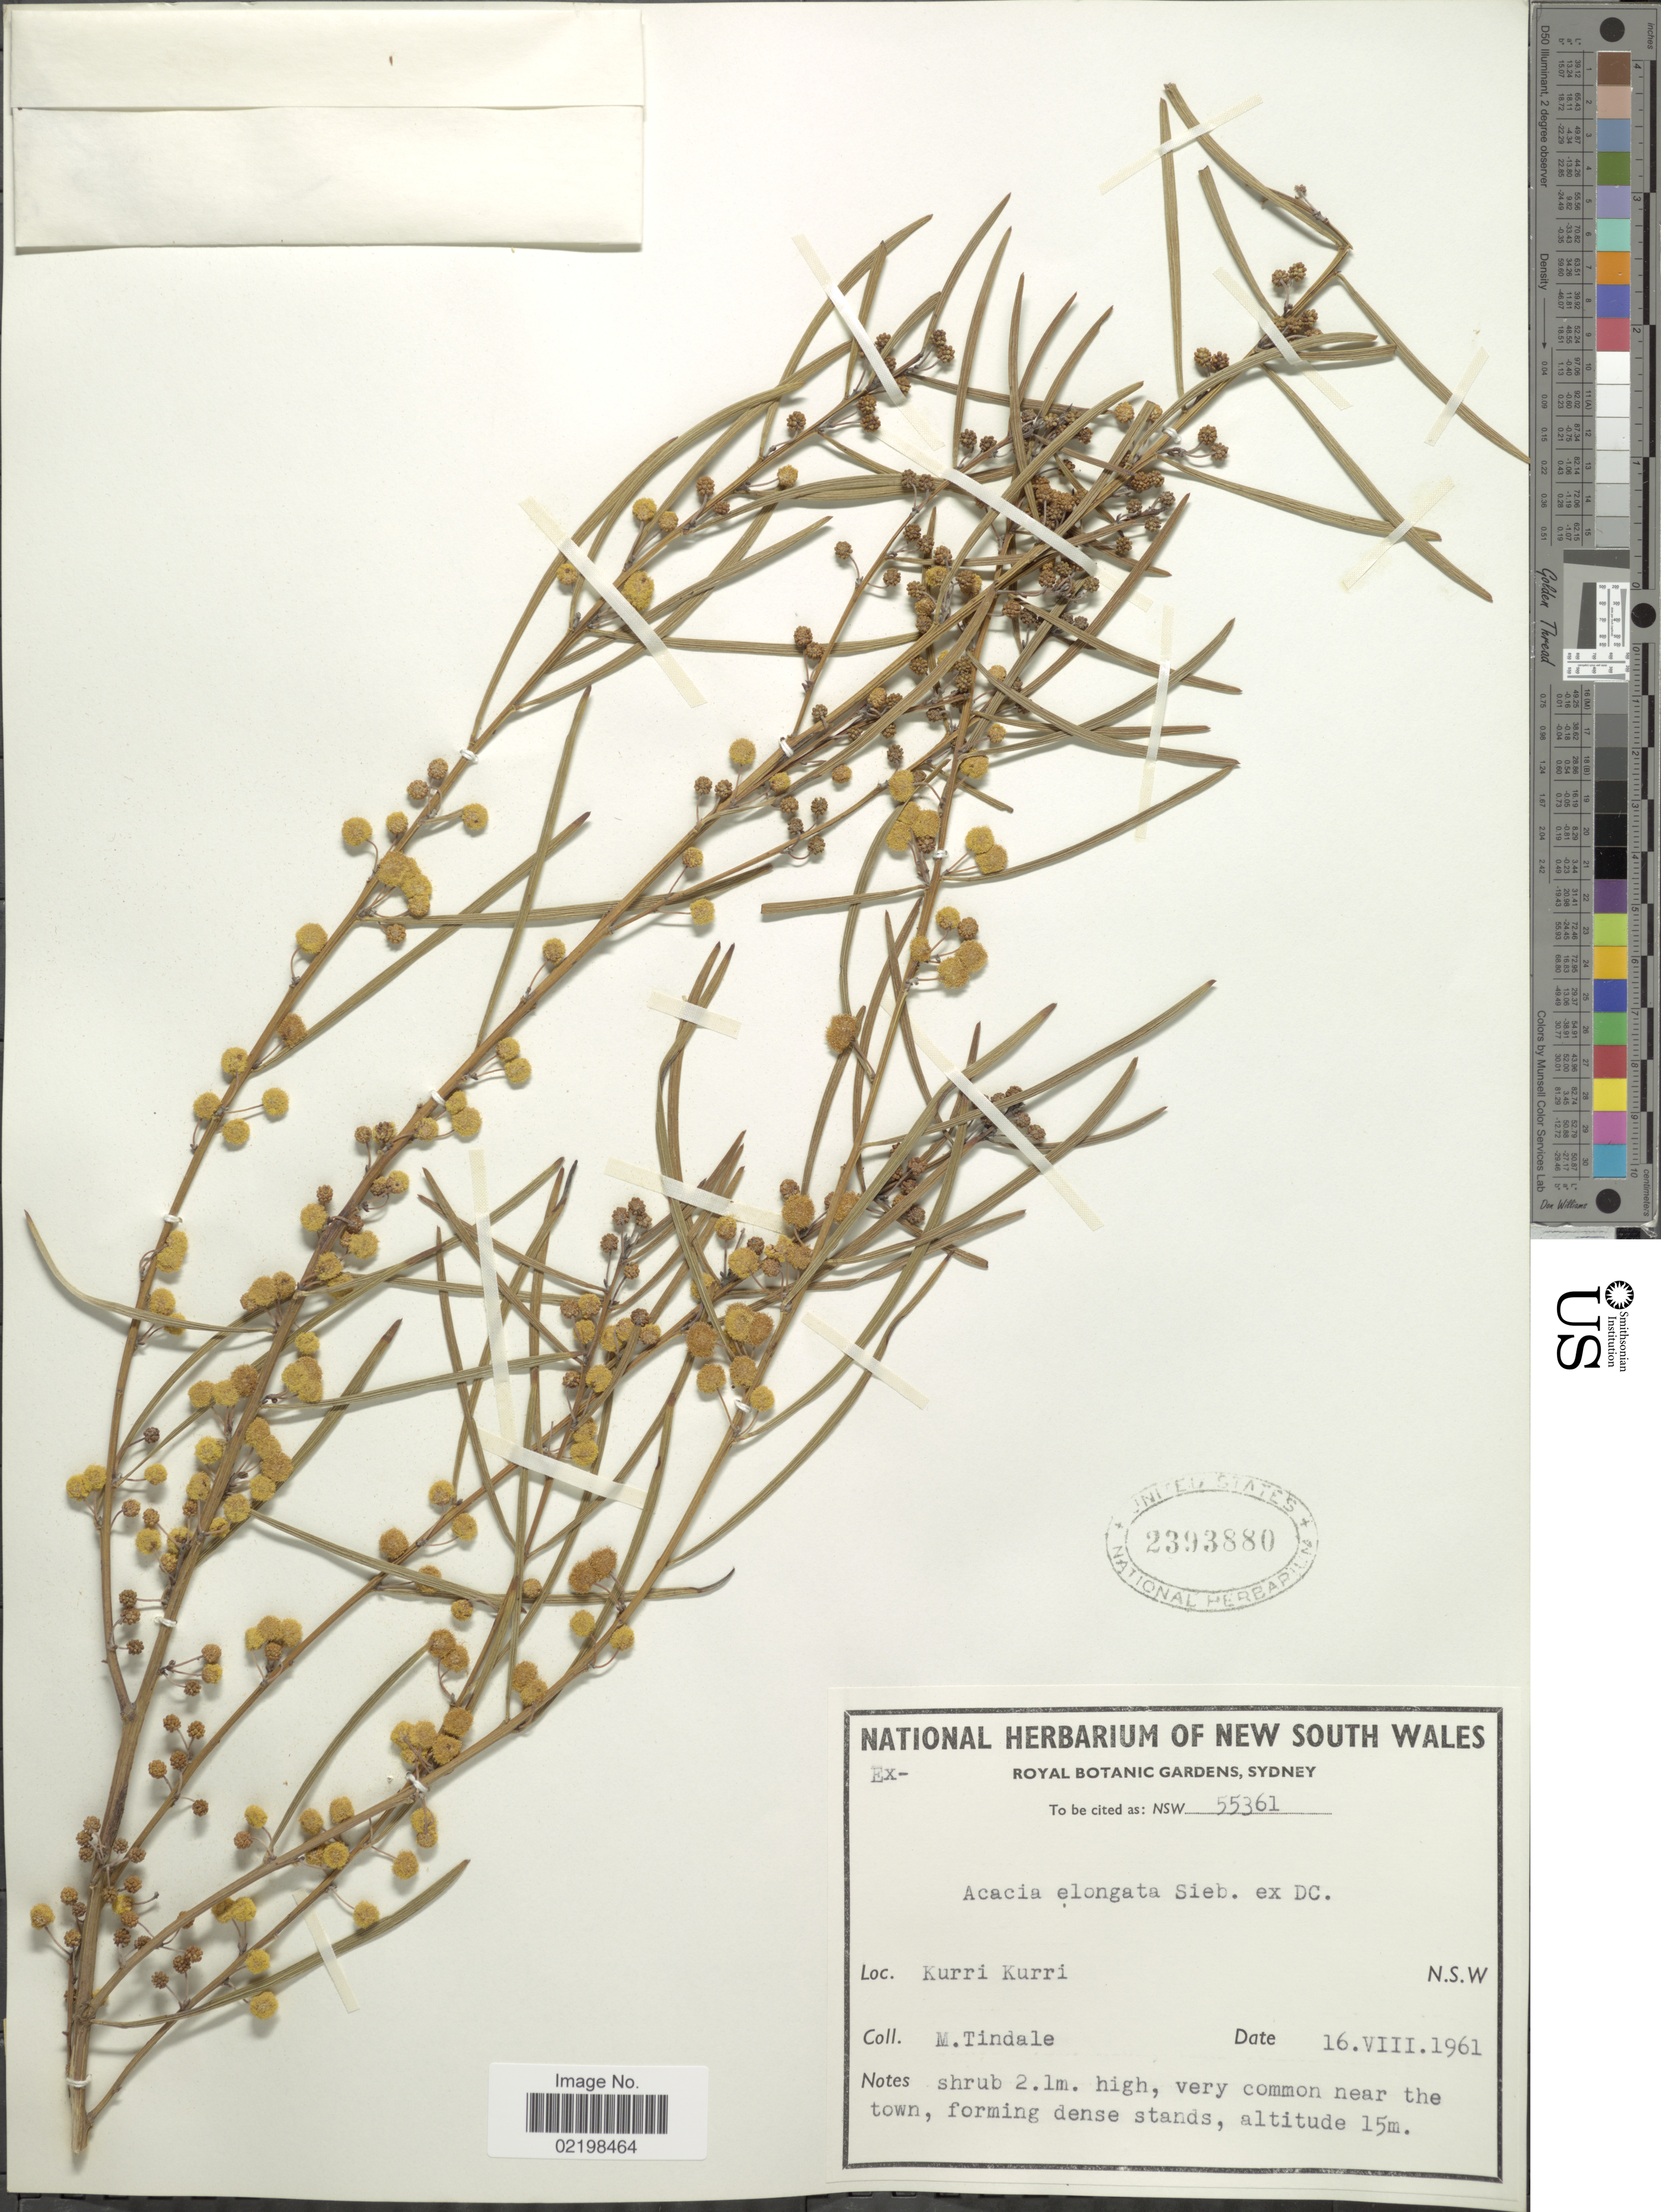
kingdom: Plantae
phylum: Tracheophyta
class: Magnoliopsida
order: Fabales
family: Fabaceae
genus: Acacia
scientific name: Acacia elongata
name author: DC.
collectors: M. D. Tindale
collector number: NSW 55361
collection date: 1961-08-16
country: Australia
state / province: New South Wales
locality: Kurri Kurri, N.S.W.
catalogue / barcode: US 2393880